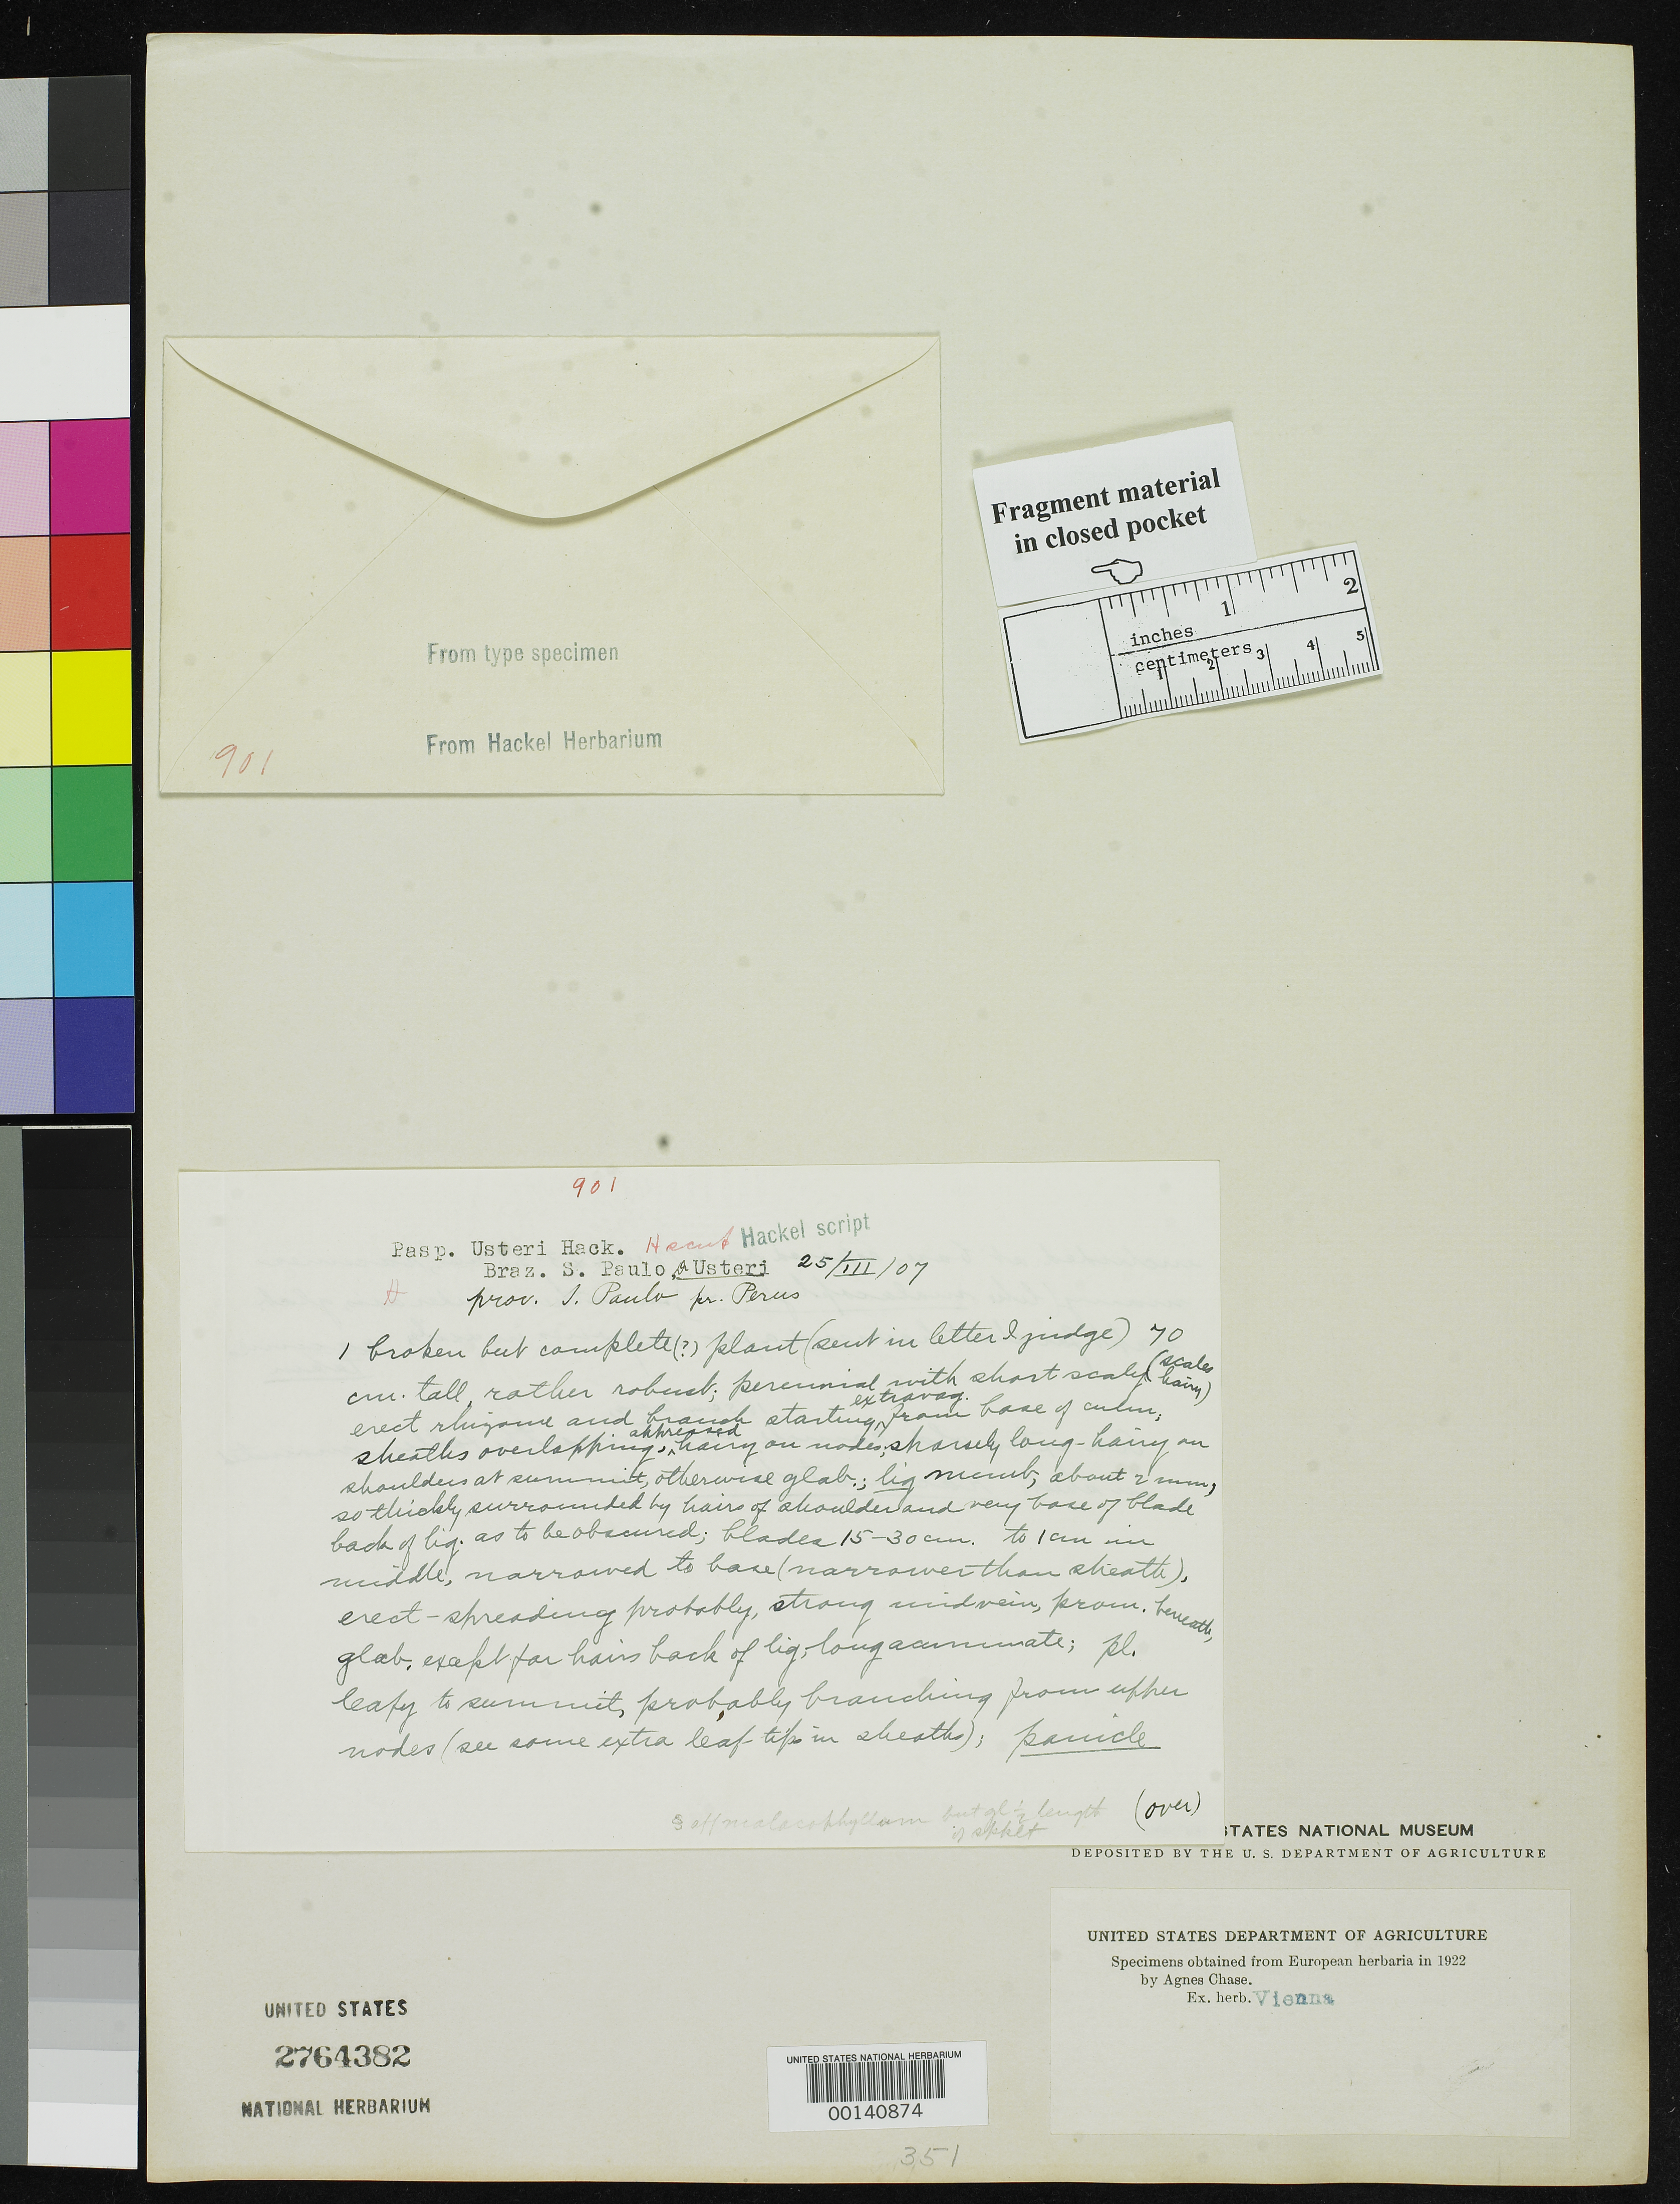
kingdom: Plantae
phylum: Tracheophyta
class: Liliopsida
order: Poales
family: Poaceae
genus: Paspalum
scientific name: Paspalum usteri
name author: Hack.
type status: Type Fragment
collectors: A. Usteri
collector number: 9763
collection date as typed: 25 Mar 1907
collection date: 1907-03-25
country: Brazil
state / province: São Paulo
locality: Near Perus.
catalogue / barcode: US 2764382